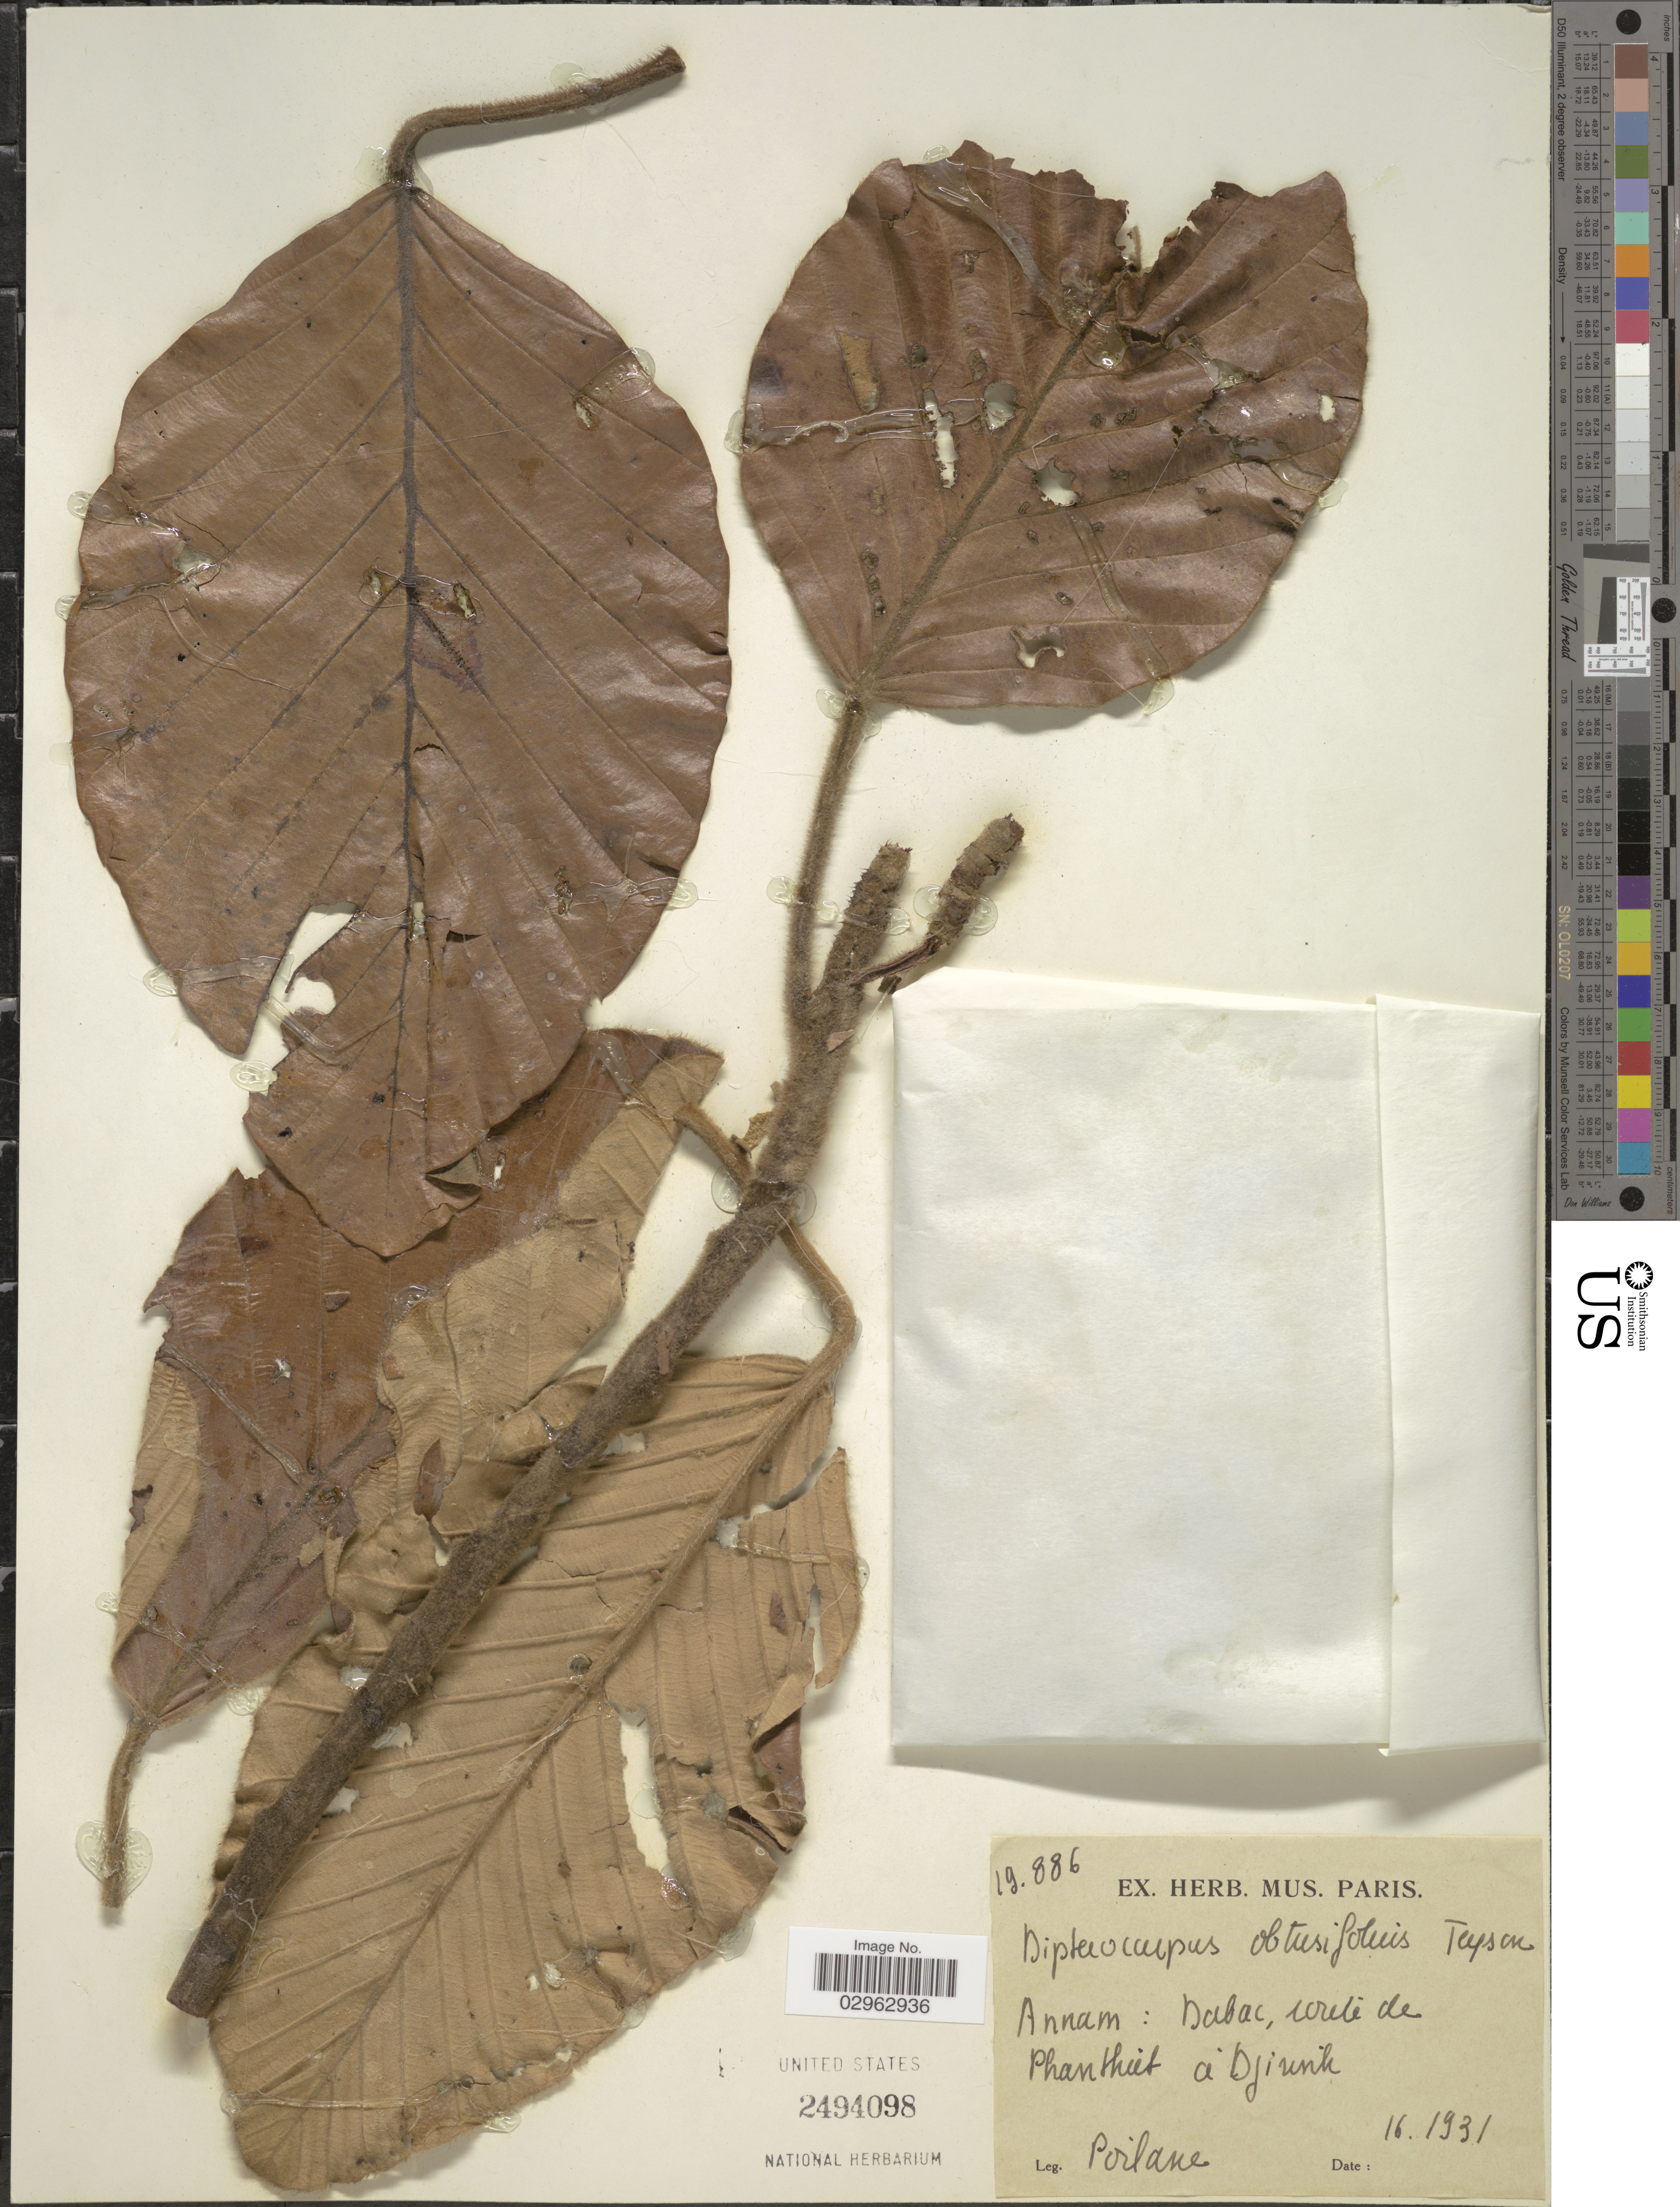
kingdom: Plantae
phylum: Tracheophyta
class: Magnoliopsida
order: Malvales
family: Dipterocarpaceae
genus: Dipterocarpus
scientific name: Dipterocarpus obtusifolius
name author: Teijsm. ex Miq.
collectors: -. Poilane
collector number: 19886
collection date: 1931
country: Vietnam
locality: Annam: Dabac, route de Phanthiet à Djiurik [interpreted].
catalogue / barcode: US 2494098